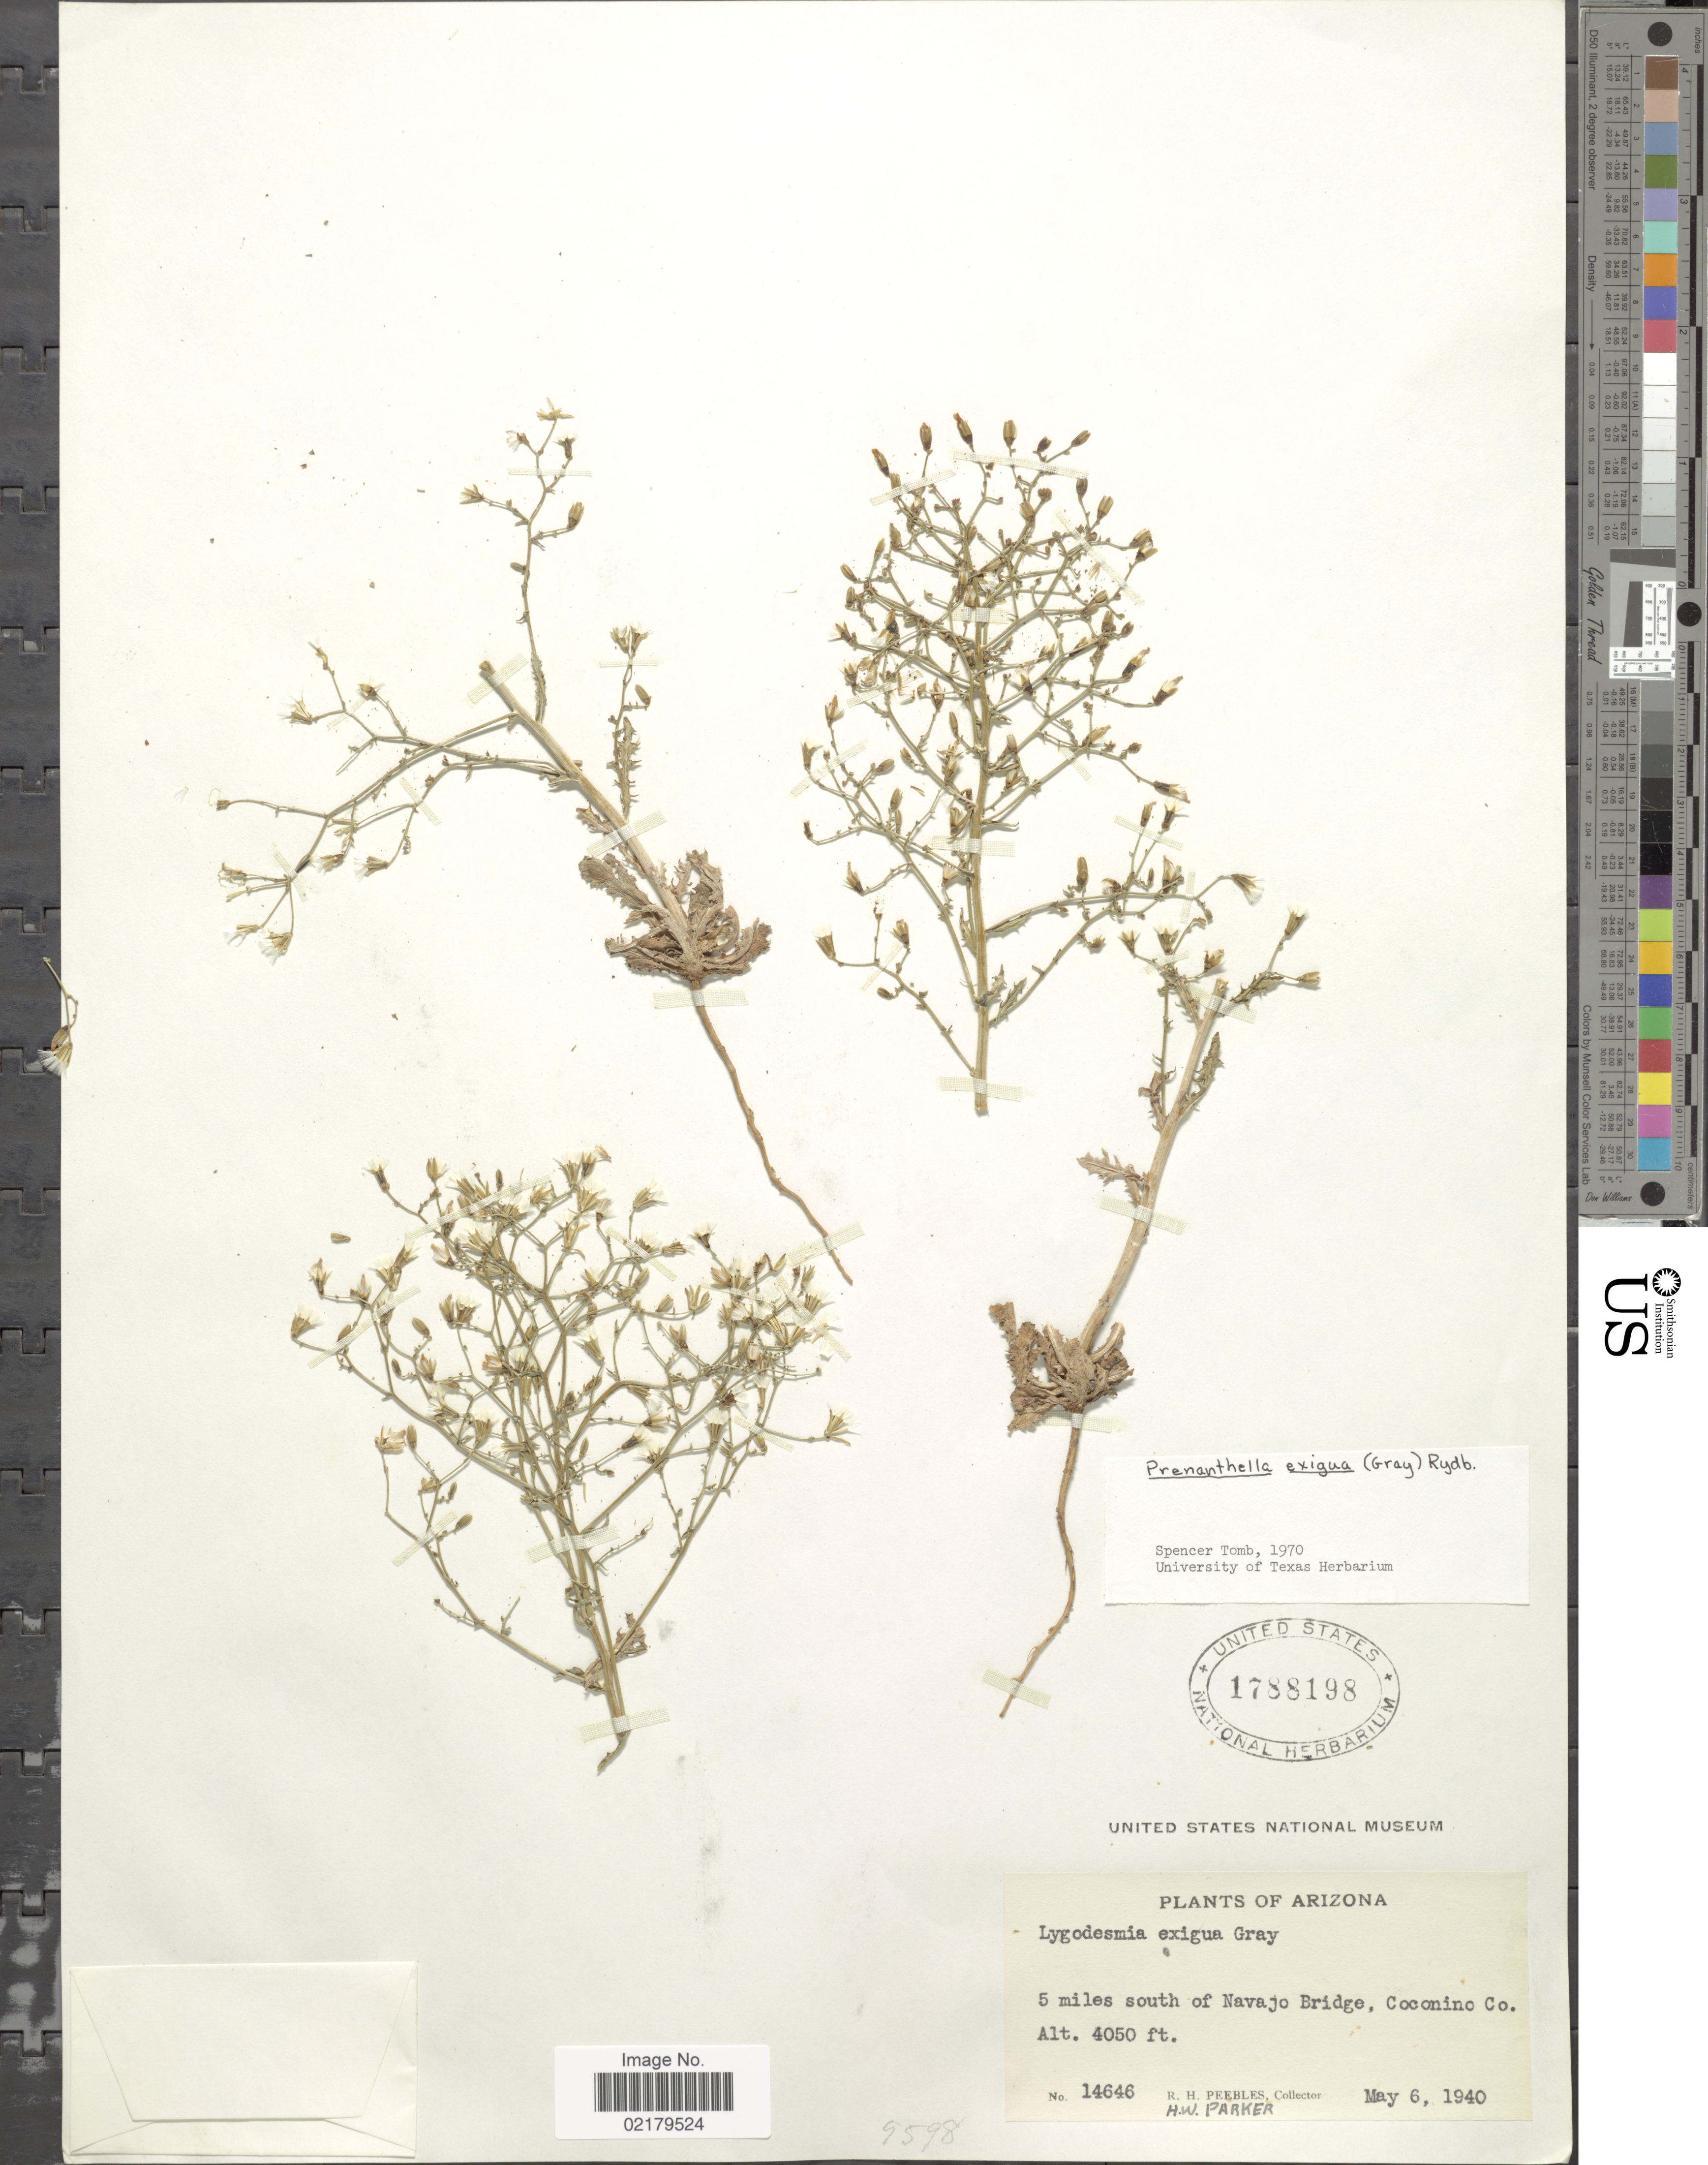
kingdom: Plantae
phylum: Tracheophyta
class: Magnoliopsida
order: Asterales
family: Asteraceae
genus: Prenanthella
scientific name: Prenanthella exigua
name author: (A. Gray) Rydb.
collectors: R. H. Peebles & H. W. Parker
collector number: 14646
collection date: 1940-05-06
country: United States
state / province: Arizona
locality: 5 miles south of Navajo Bridge, Coconino Co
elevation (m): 1234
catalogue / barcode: US 1788198